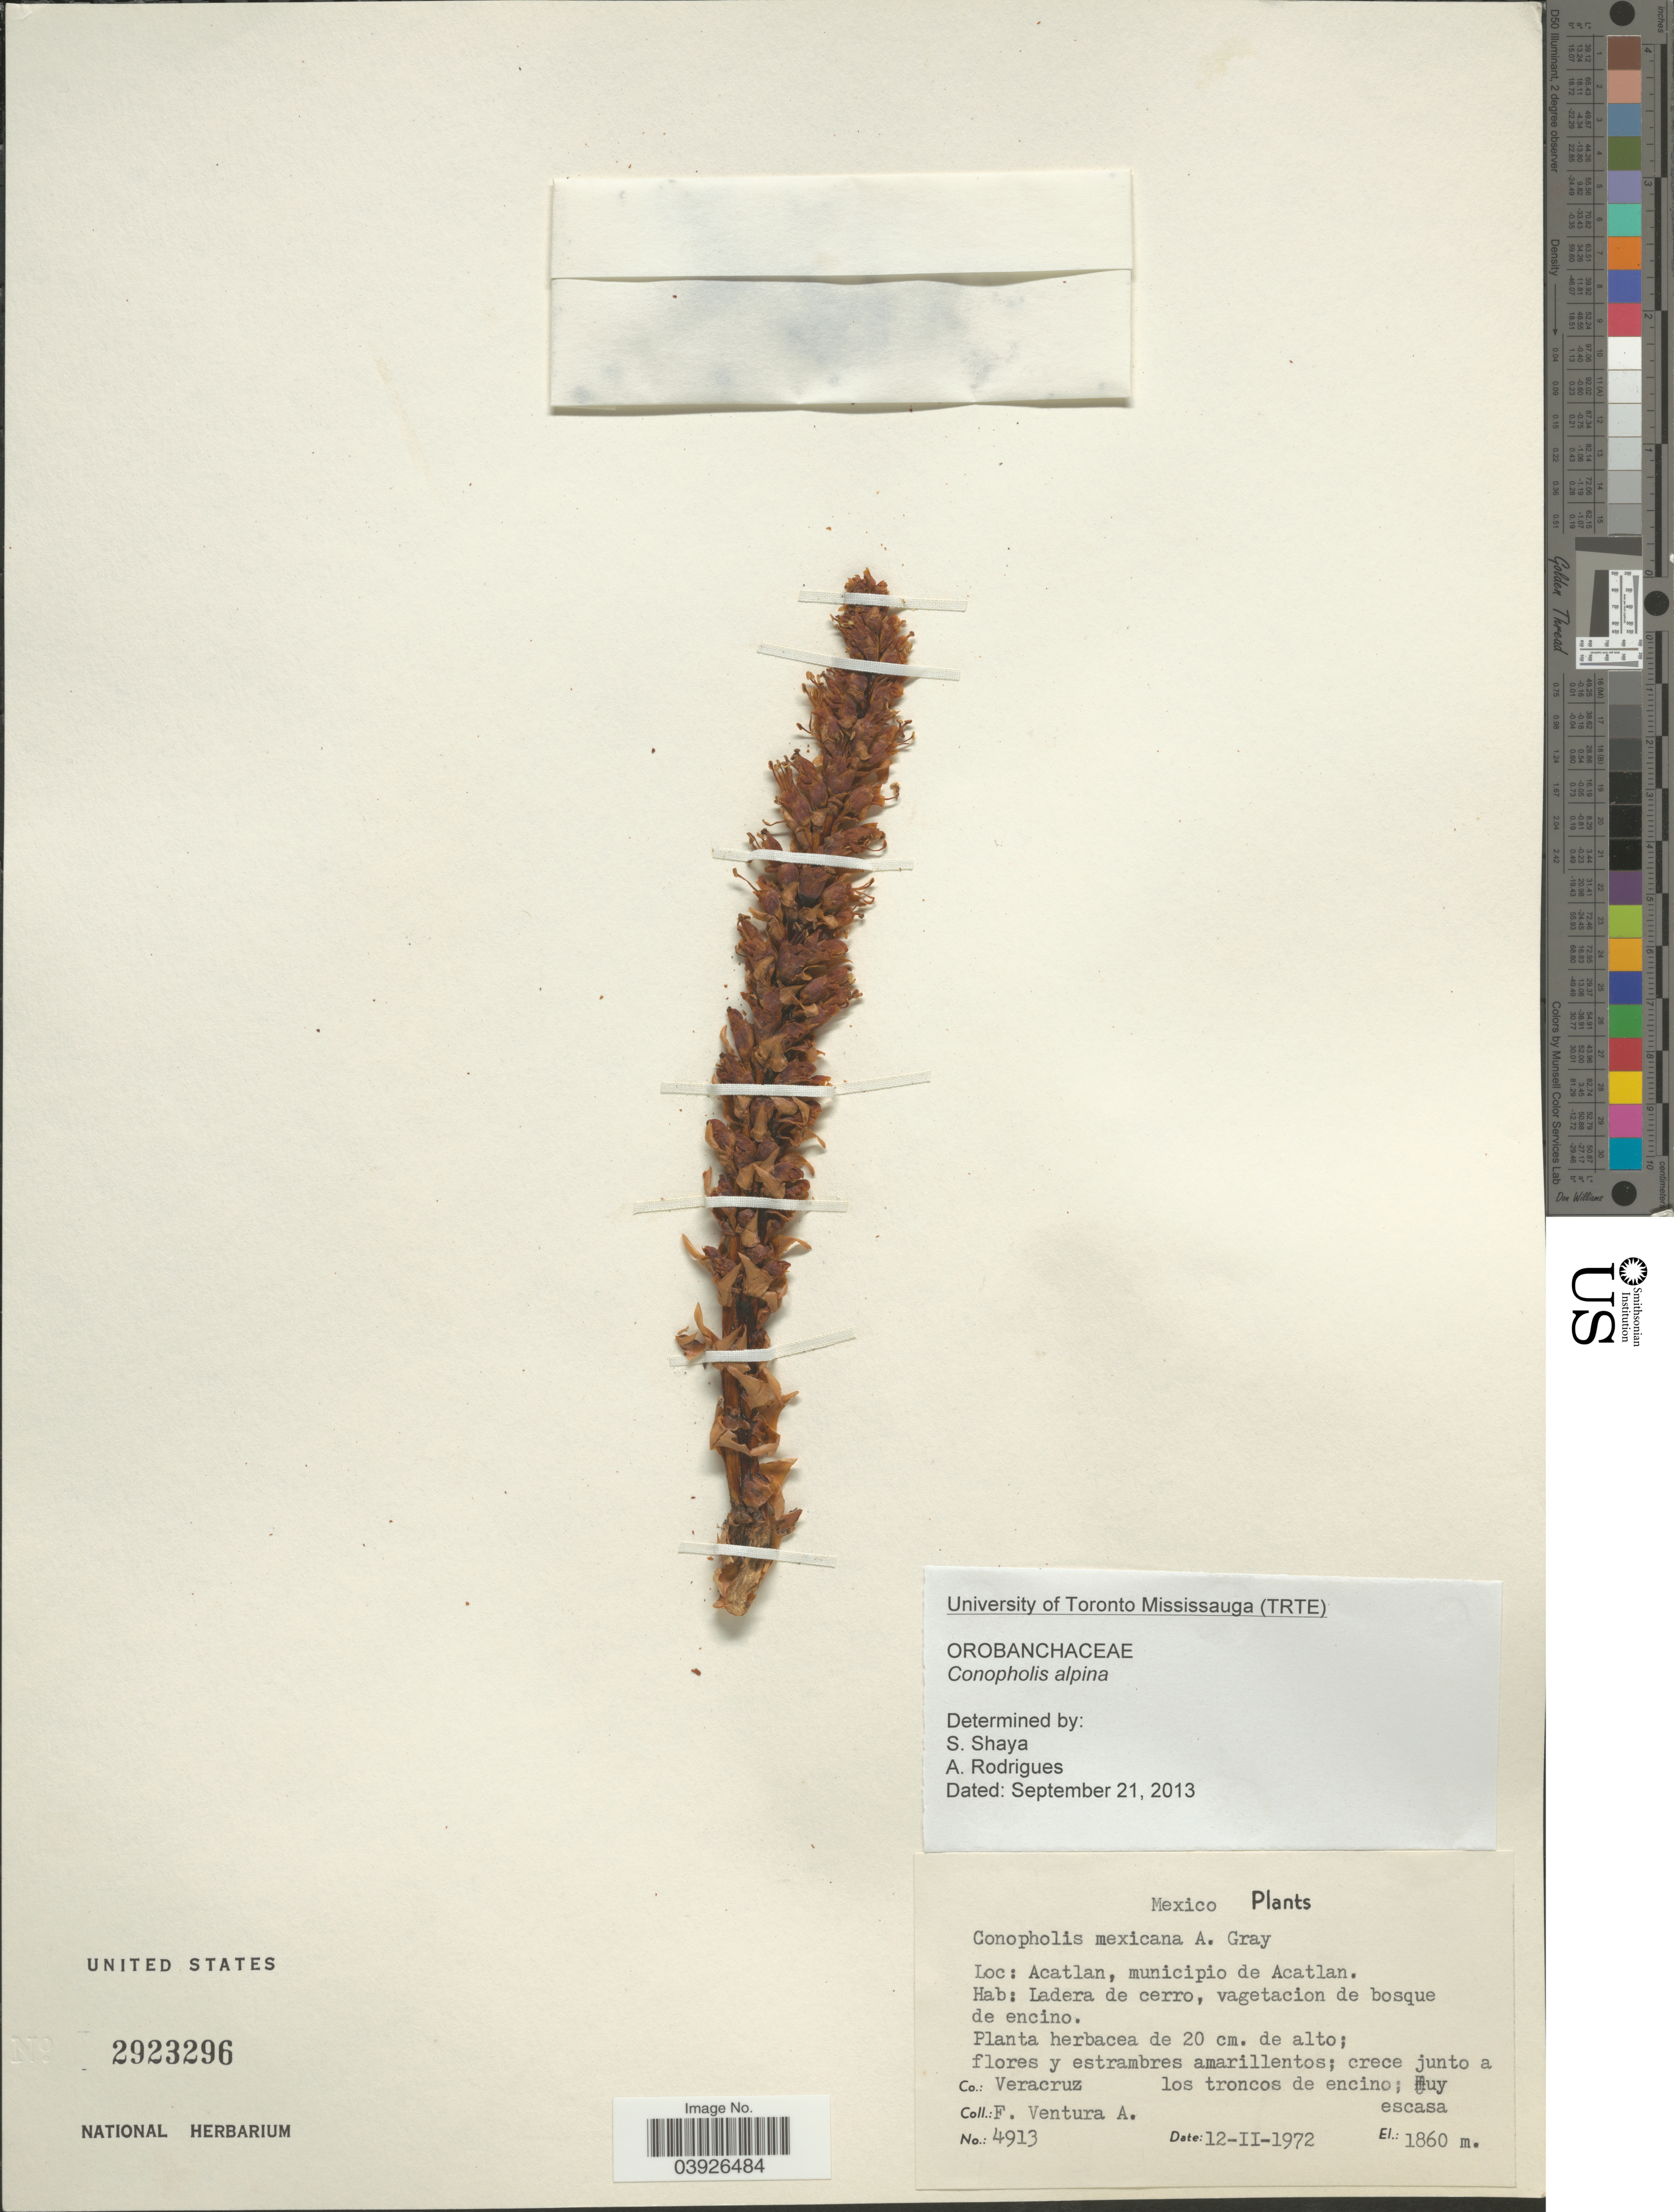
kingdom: Plantae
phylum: Tracheophyta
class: Magnoliopsida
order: Lamiales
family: Orobanchaceae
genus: Conopholis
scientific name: Conopholis alpina var. mexicana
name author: (A. Gray ex S. Watson) R.R. Haynes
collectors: F. Ventura A.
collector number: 4913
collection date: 1972-02-12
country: Mexico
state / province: Veracruz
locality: Acatlan, municipio de Acatlan. Ladera de cerro. Co.: Veracruz.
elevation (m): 1860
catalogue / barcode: US 2923296